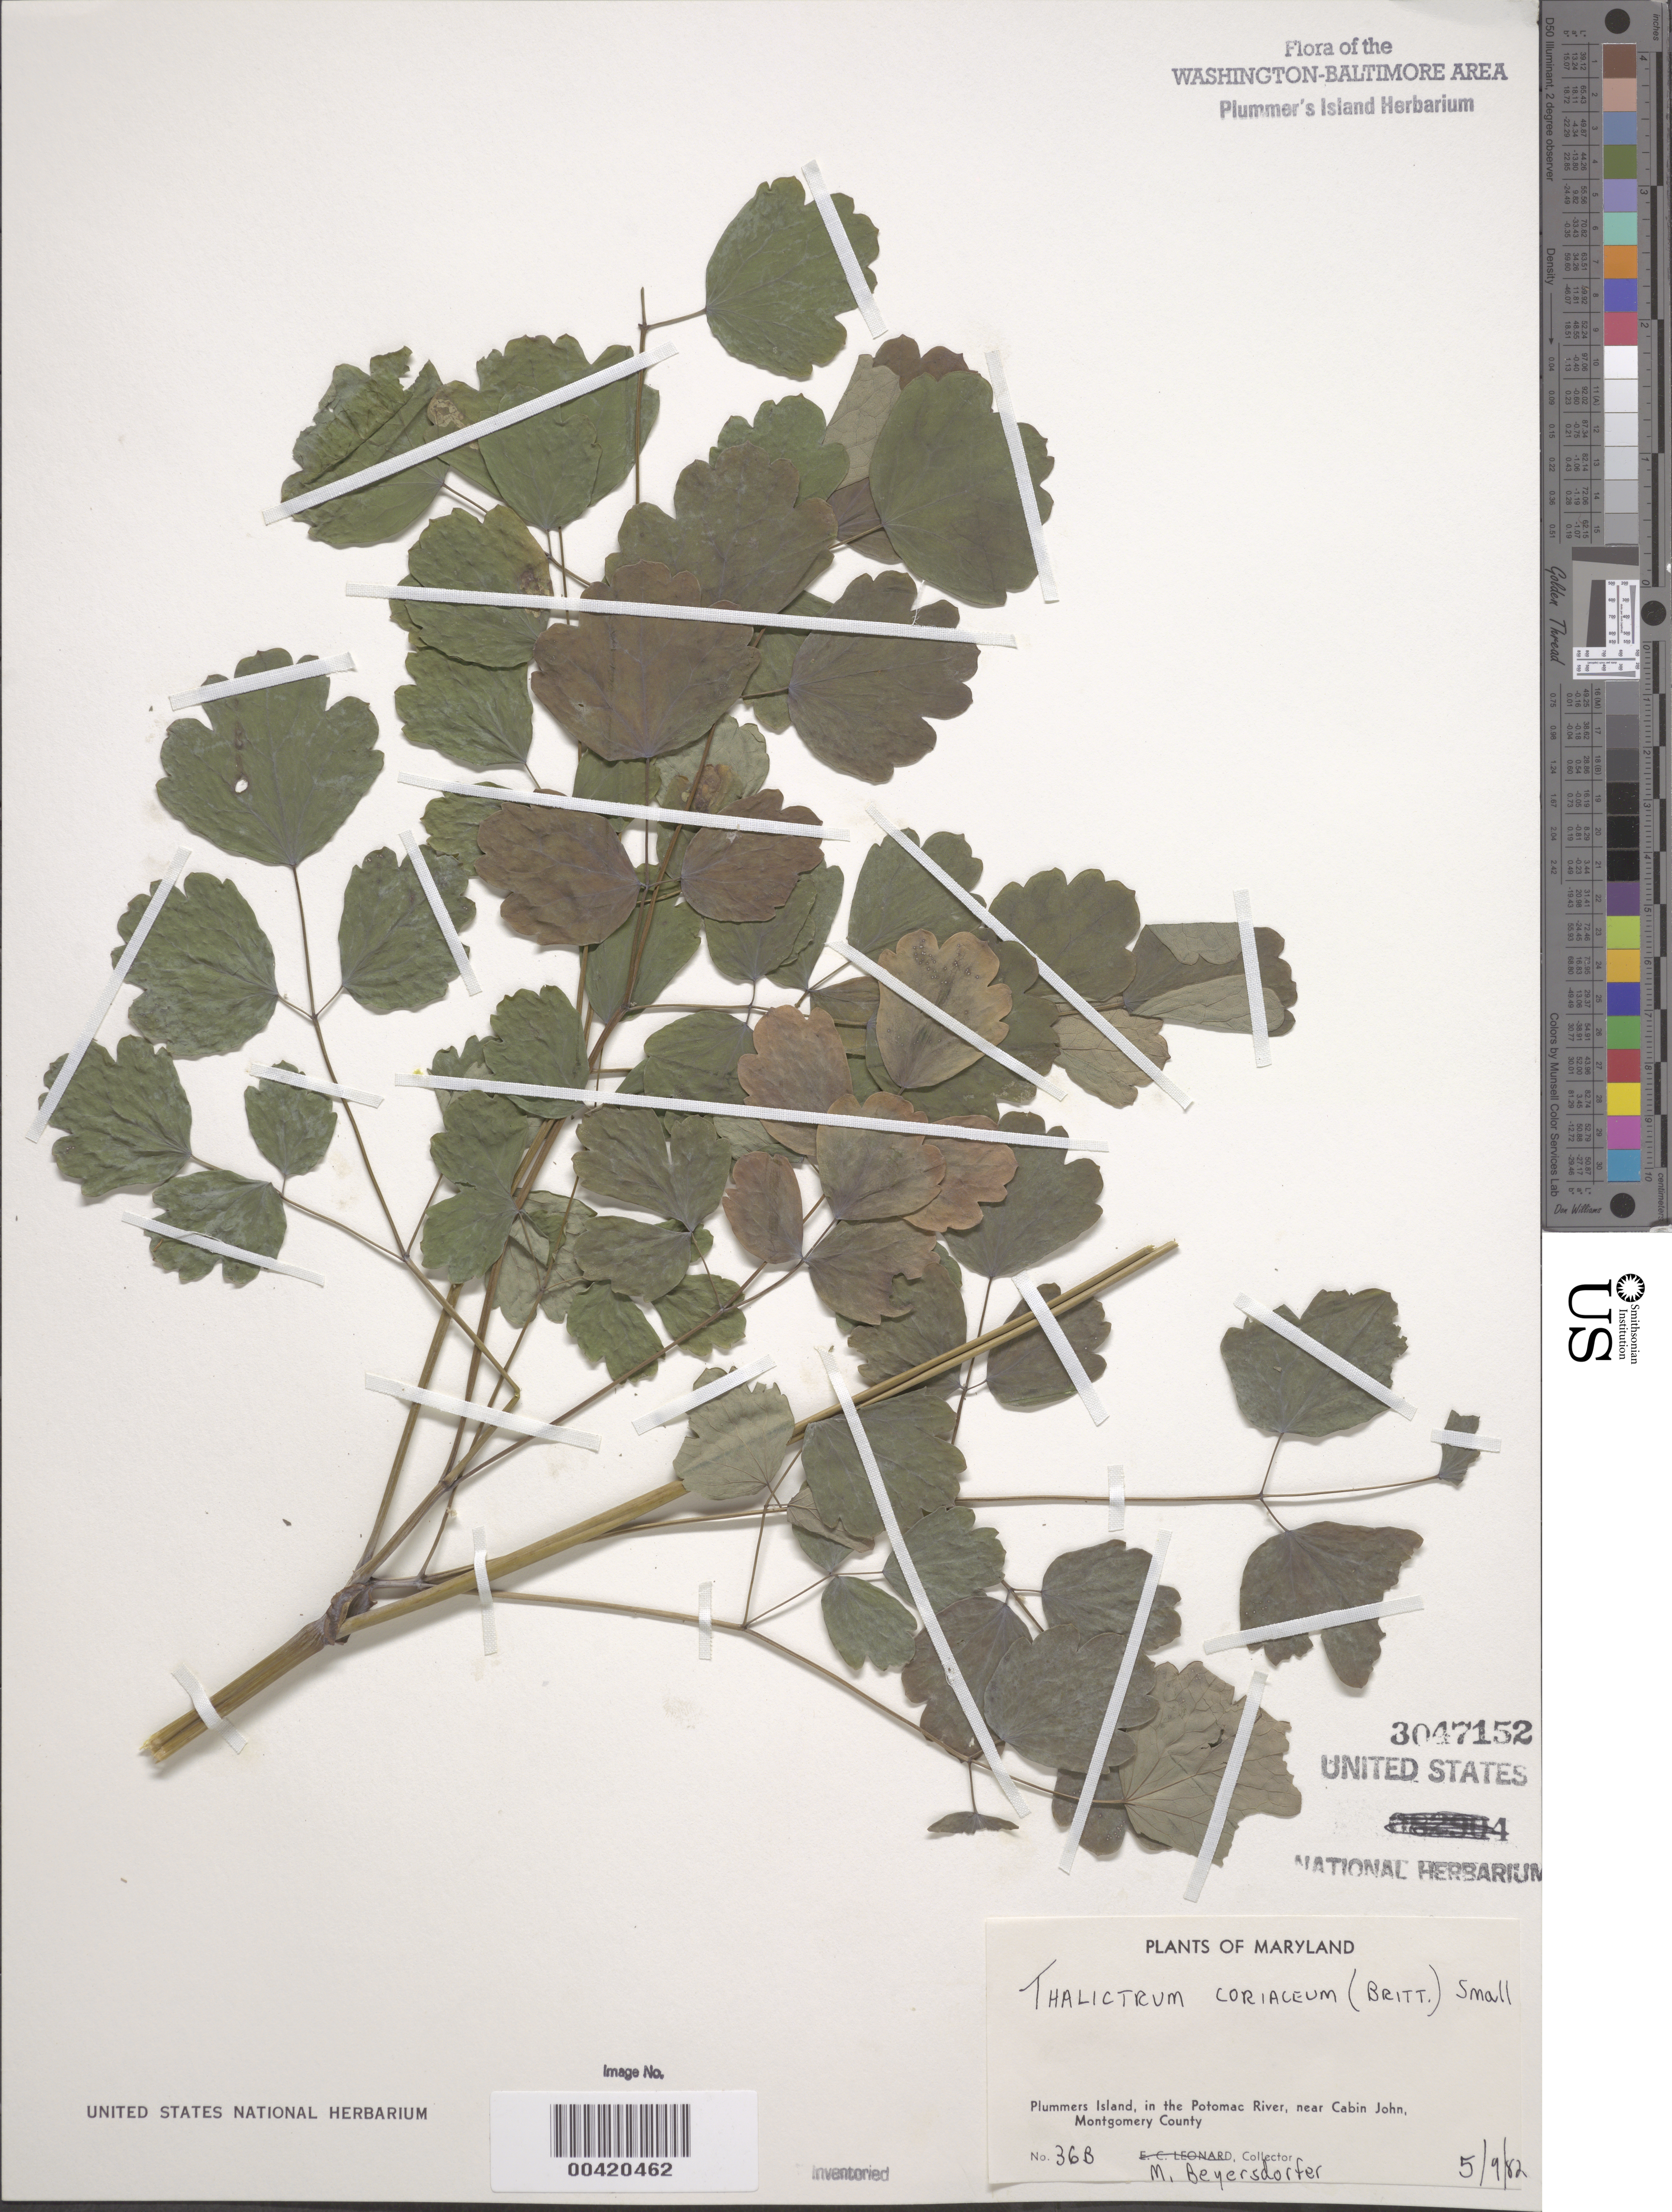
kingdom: Plantae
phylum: Tracheophyta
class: Magnoliopsida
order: Ranunculales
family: Ranunculaceae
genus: Thalictrum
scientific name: Thalictrum coriaceum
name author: (Britton) Small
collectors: M. Beyersdorfer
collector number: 36B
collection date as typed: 09 May 1982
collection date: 1982-05-09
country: United States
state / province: Maryland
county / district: Montgomery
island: Plummers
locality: Plummer's Island C. & O. Canal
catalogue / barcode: US 3047152